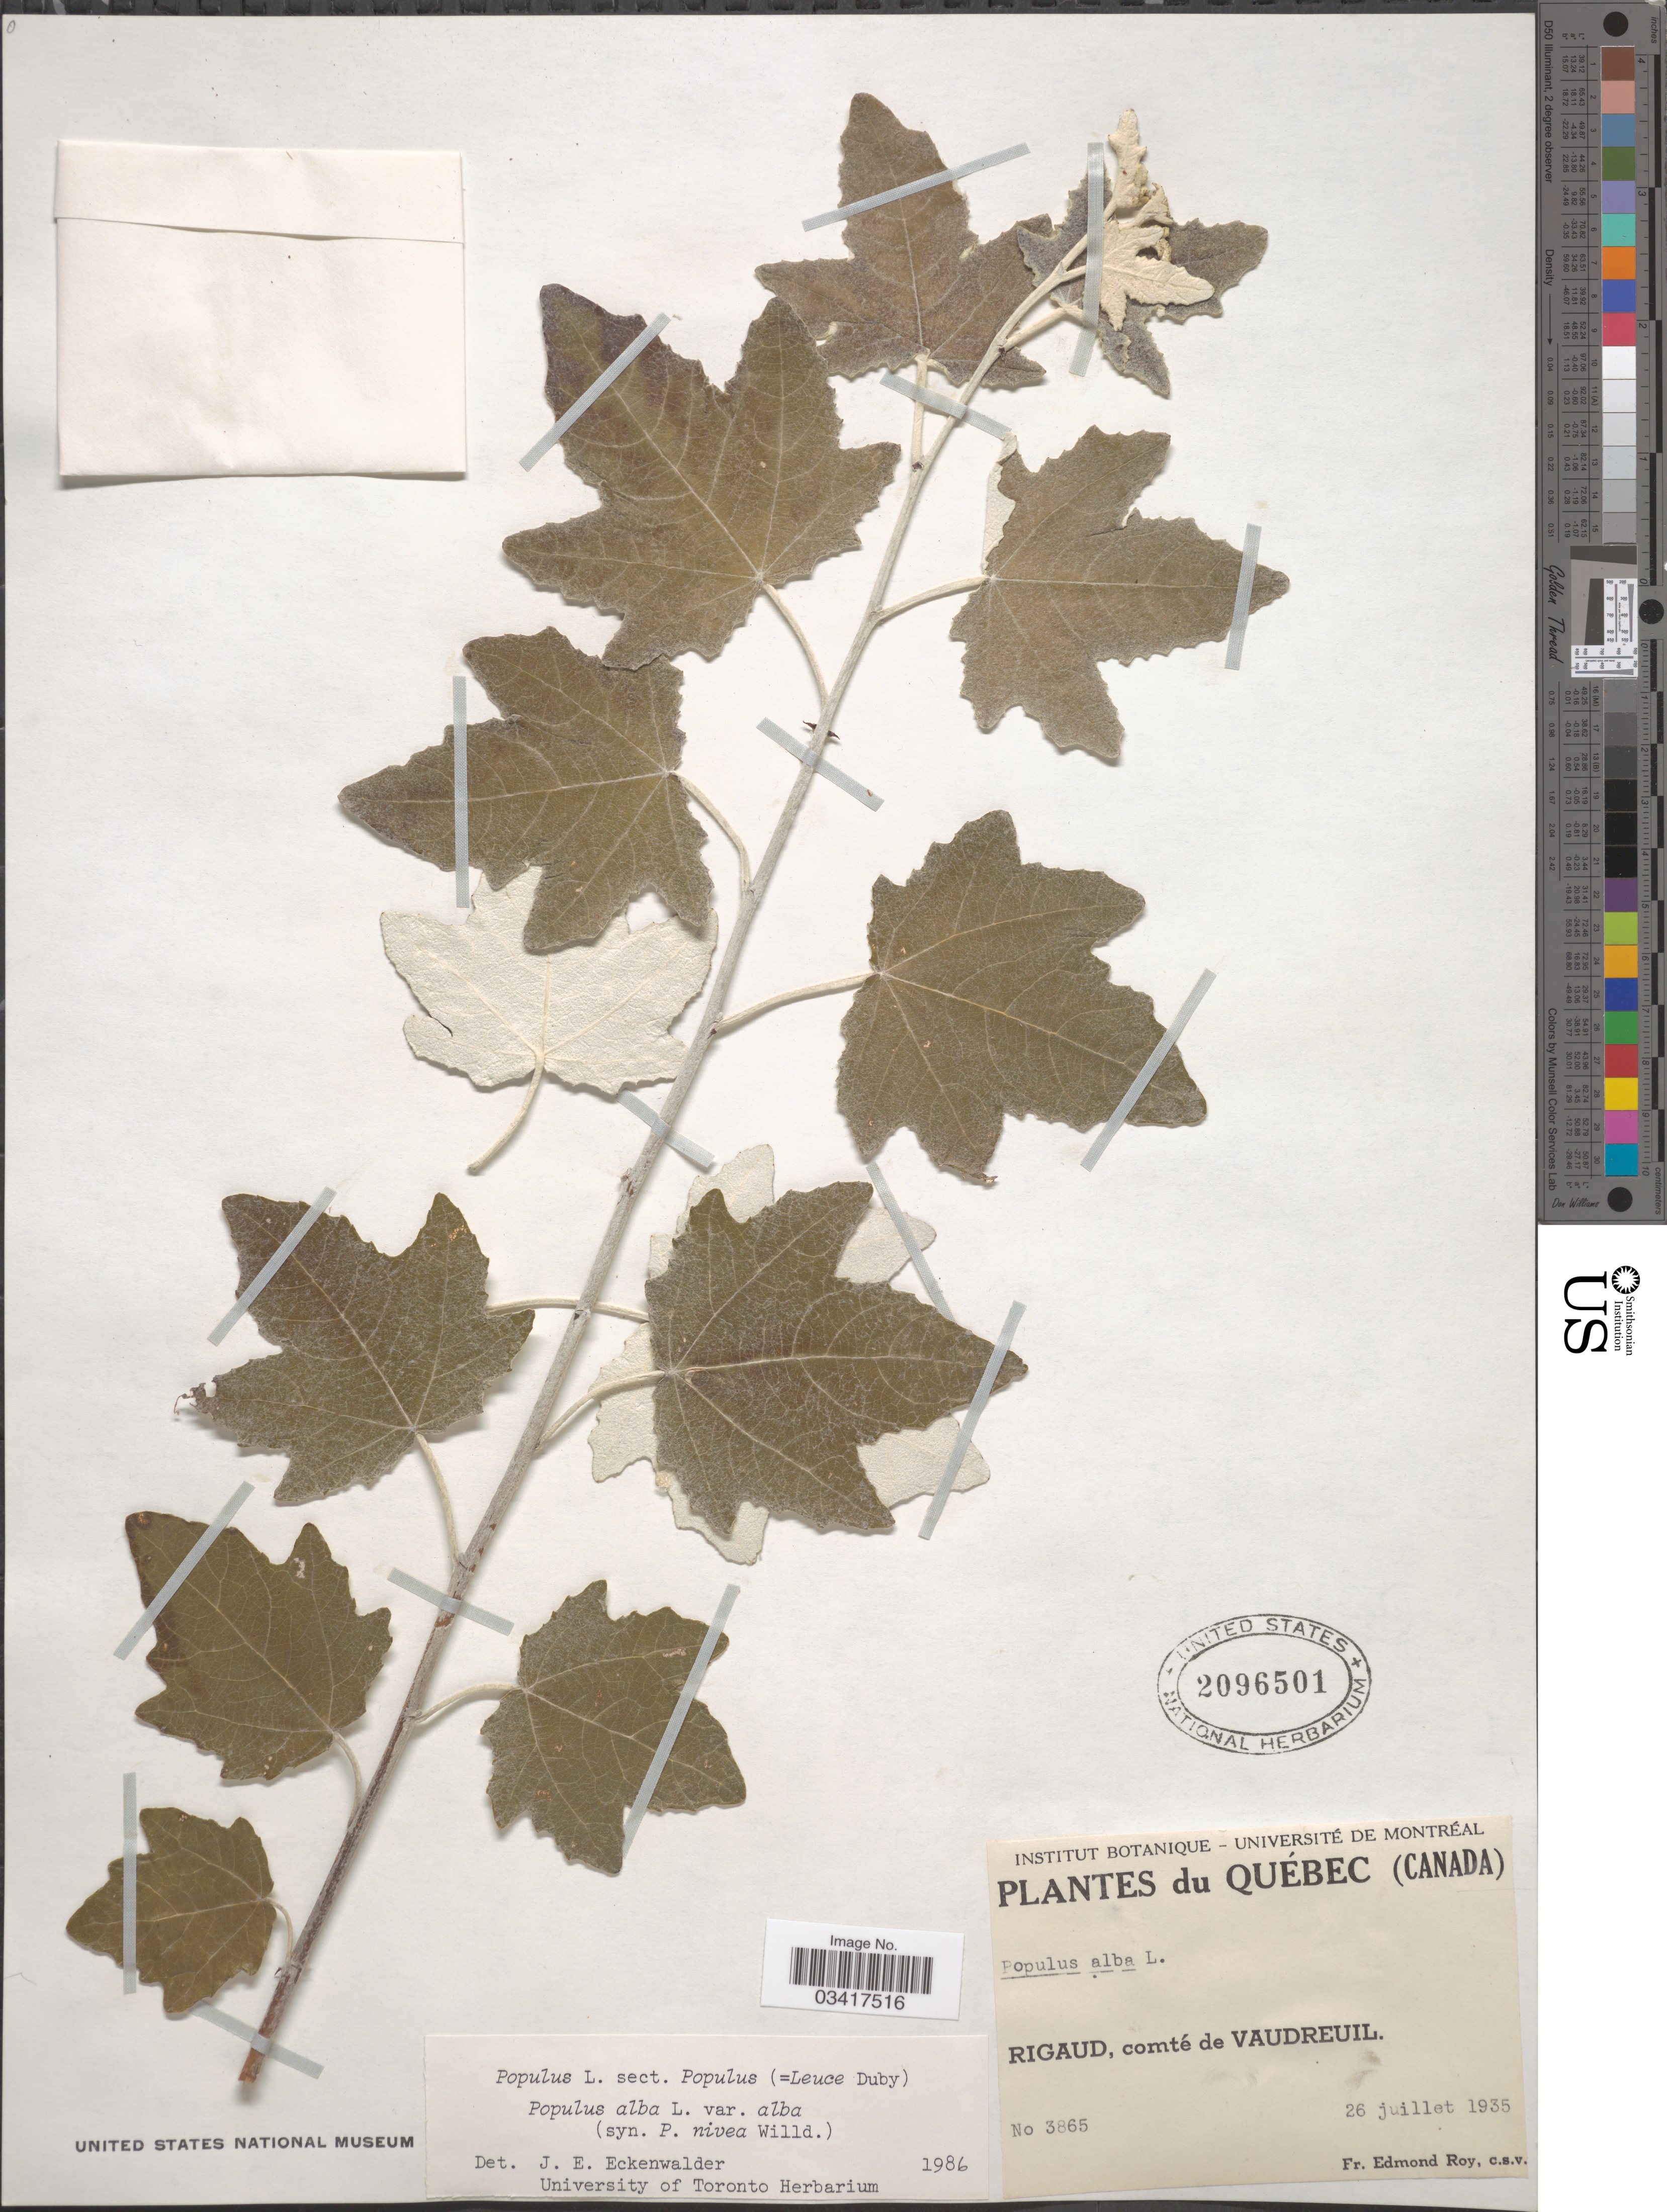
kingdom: Plantae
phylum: Tracheophyta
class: Magnoliopsida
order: Malpighiales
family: Salicaceae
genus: Populus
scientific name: Populus alba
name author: L.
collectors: E. Roy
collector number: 3865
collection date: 1935-07-26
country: Canada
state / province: Quebec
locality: Rigaud, comté de Vaudreuil.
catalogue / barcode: US 2096501